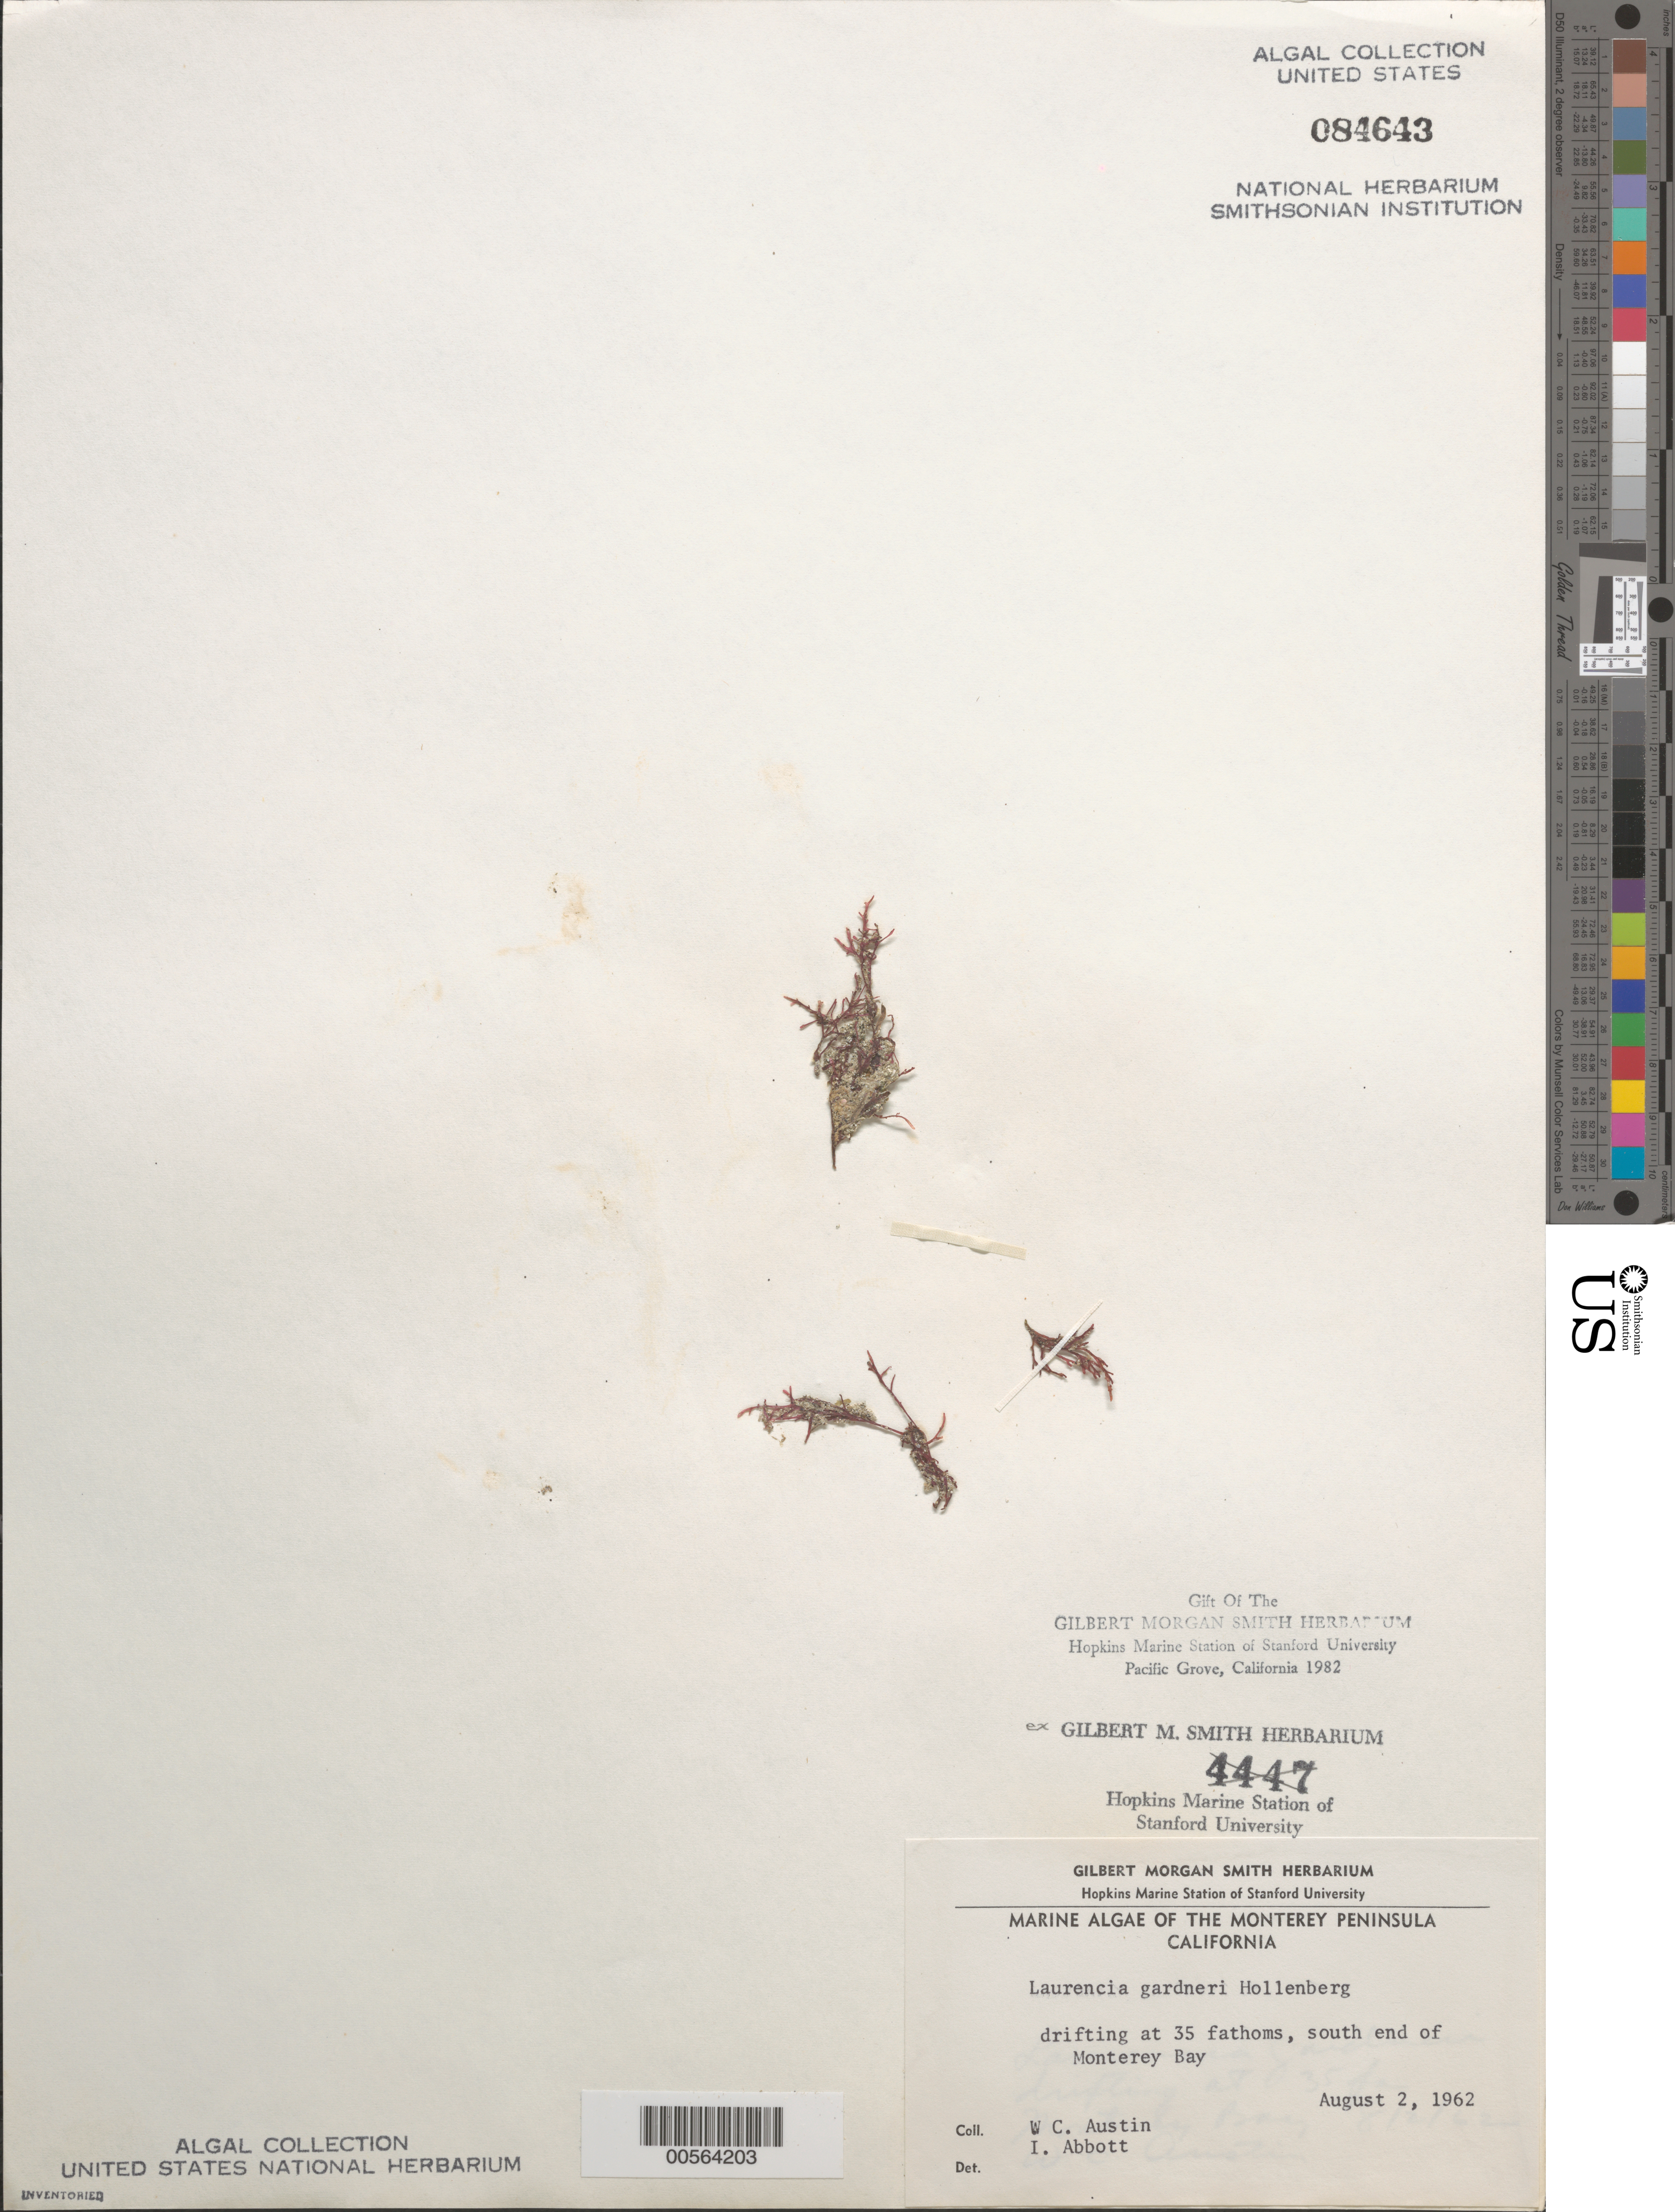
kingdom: Plantae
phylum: Rhodophyta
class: Florideophyceae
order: Ceramiales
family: Rhodomelaceae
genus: Laurencia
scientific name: Laurencia gardneri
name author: Hollenb. in G.M. Sm. & Hollenb.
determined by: Abbott, Isabella A.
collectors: W. Austin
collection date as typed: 02 Aug 1962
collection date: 1962-08-02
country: United States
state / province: California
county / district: Monterey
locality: Monterey Bay, south end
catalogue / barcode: US 84643